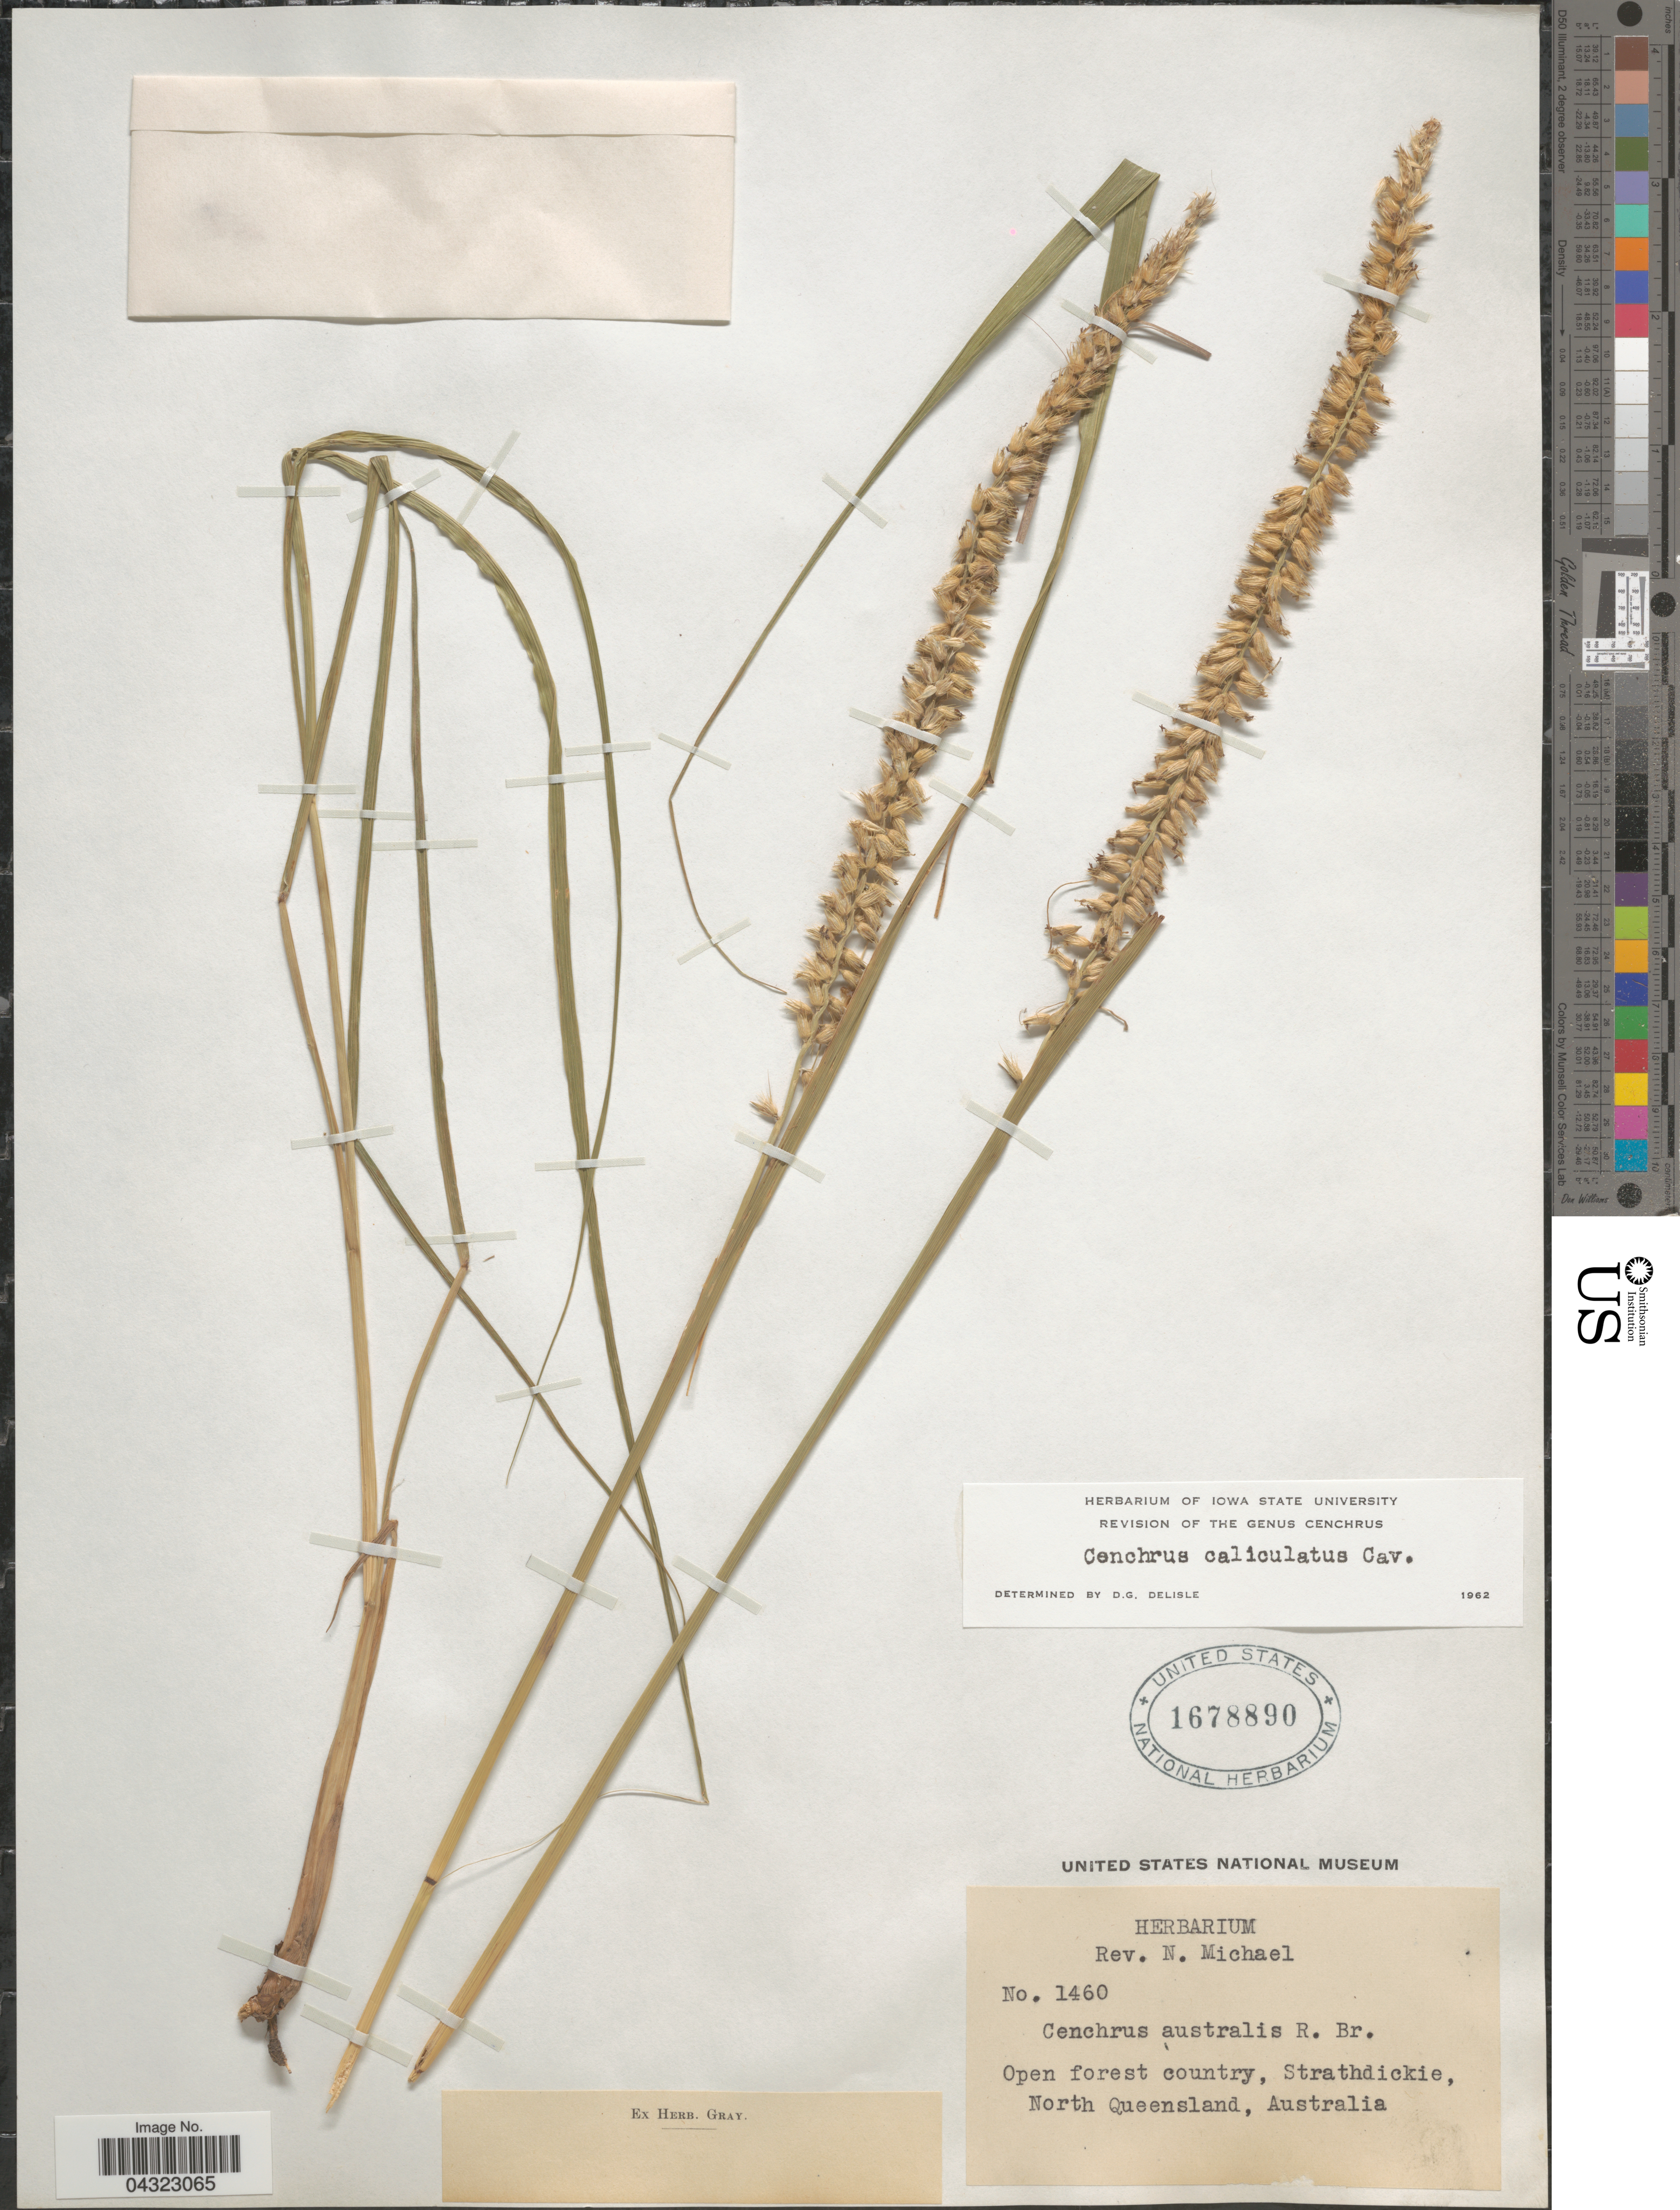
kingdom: Plantae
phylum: Tracheophyta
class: Liliopsida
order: Poales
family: Poaceae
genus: Cenchrus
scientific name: Cenchrus caliculatus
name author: Cav.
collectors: N. Michael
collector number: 1460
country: Australia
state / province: Queensland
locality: Open forest country, Strathdickie, North Queensland.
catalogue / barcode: US 1678890